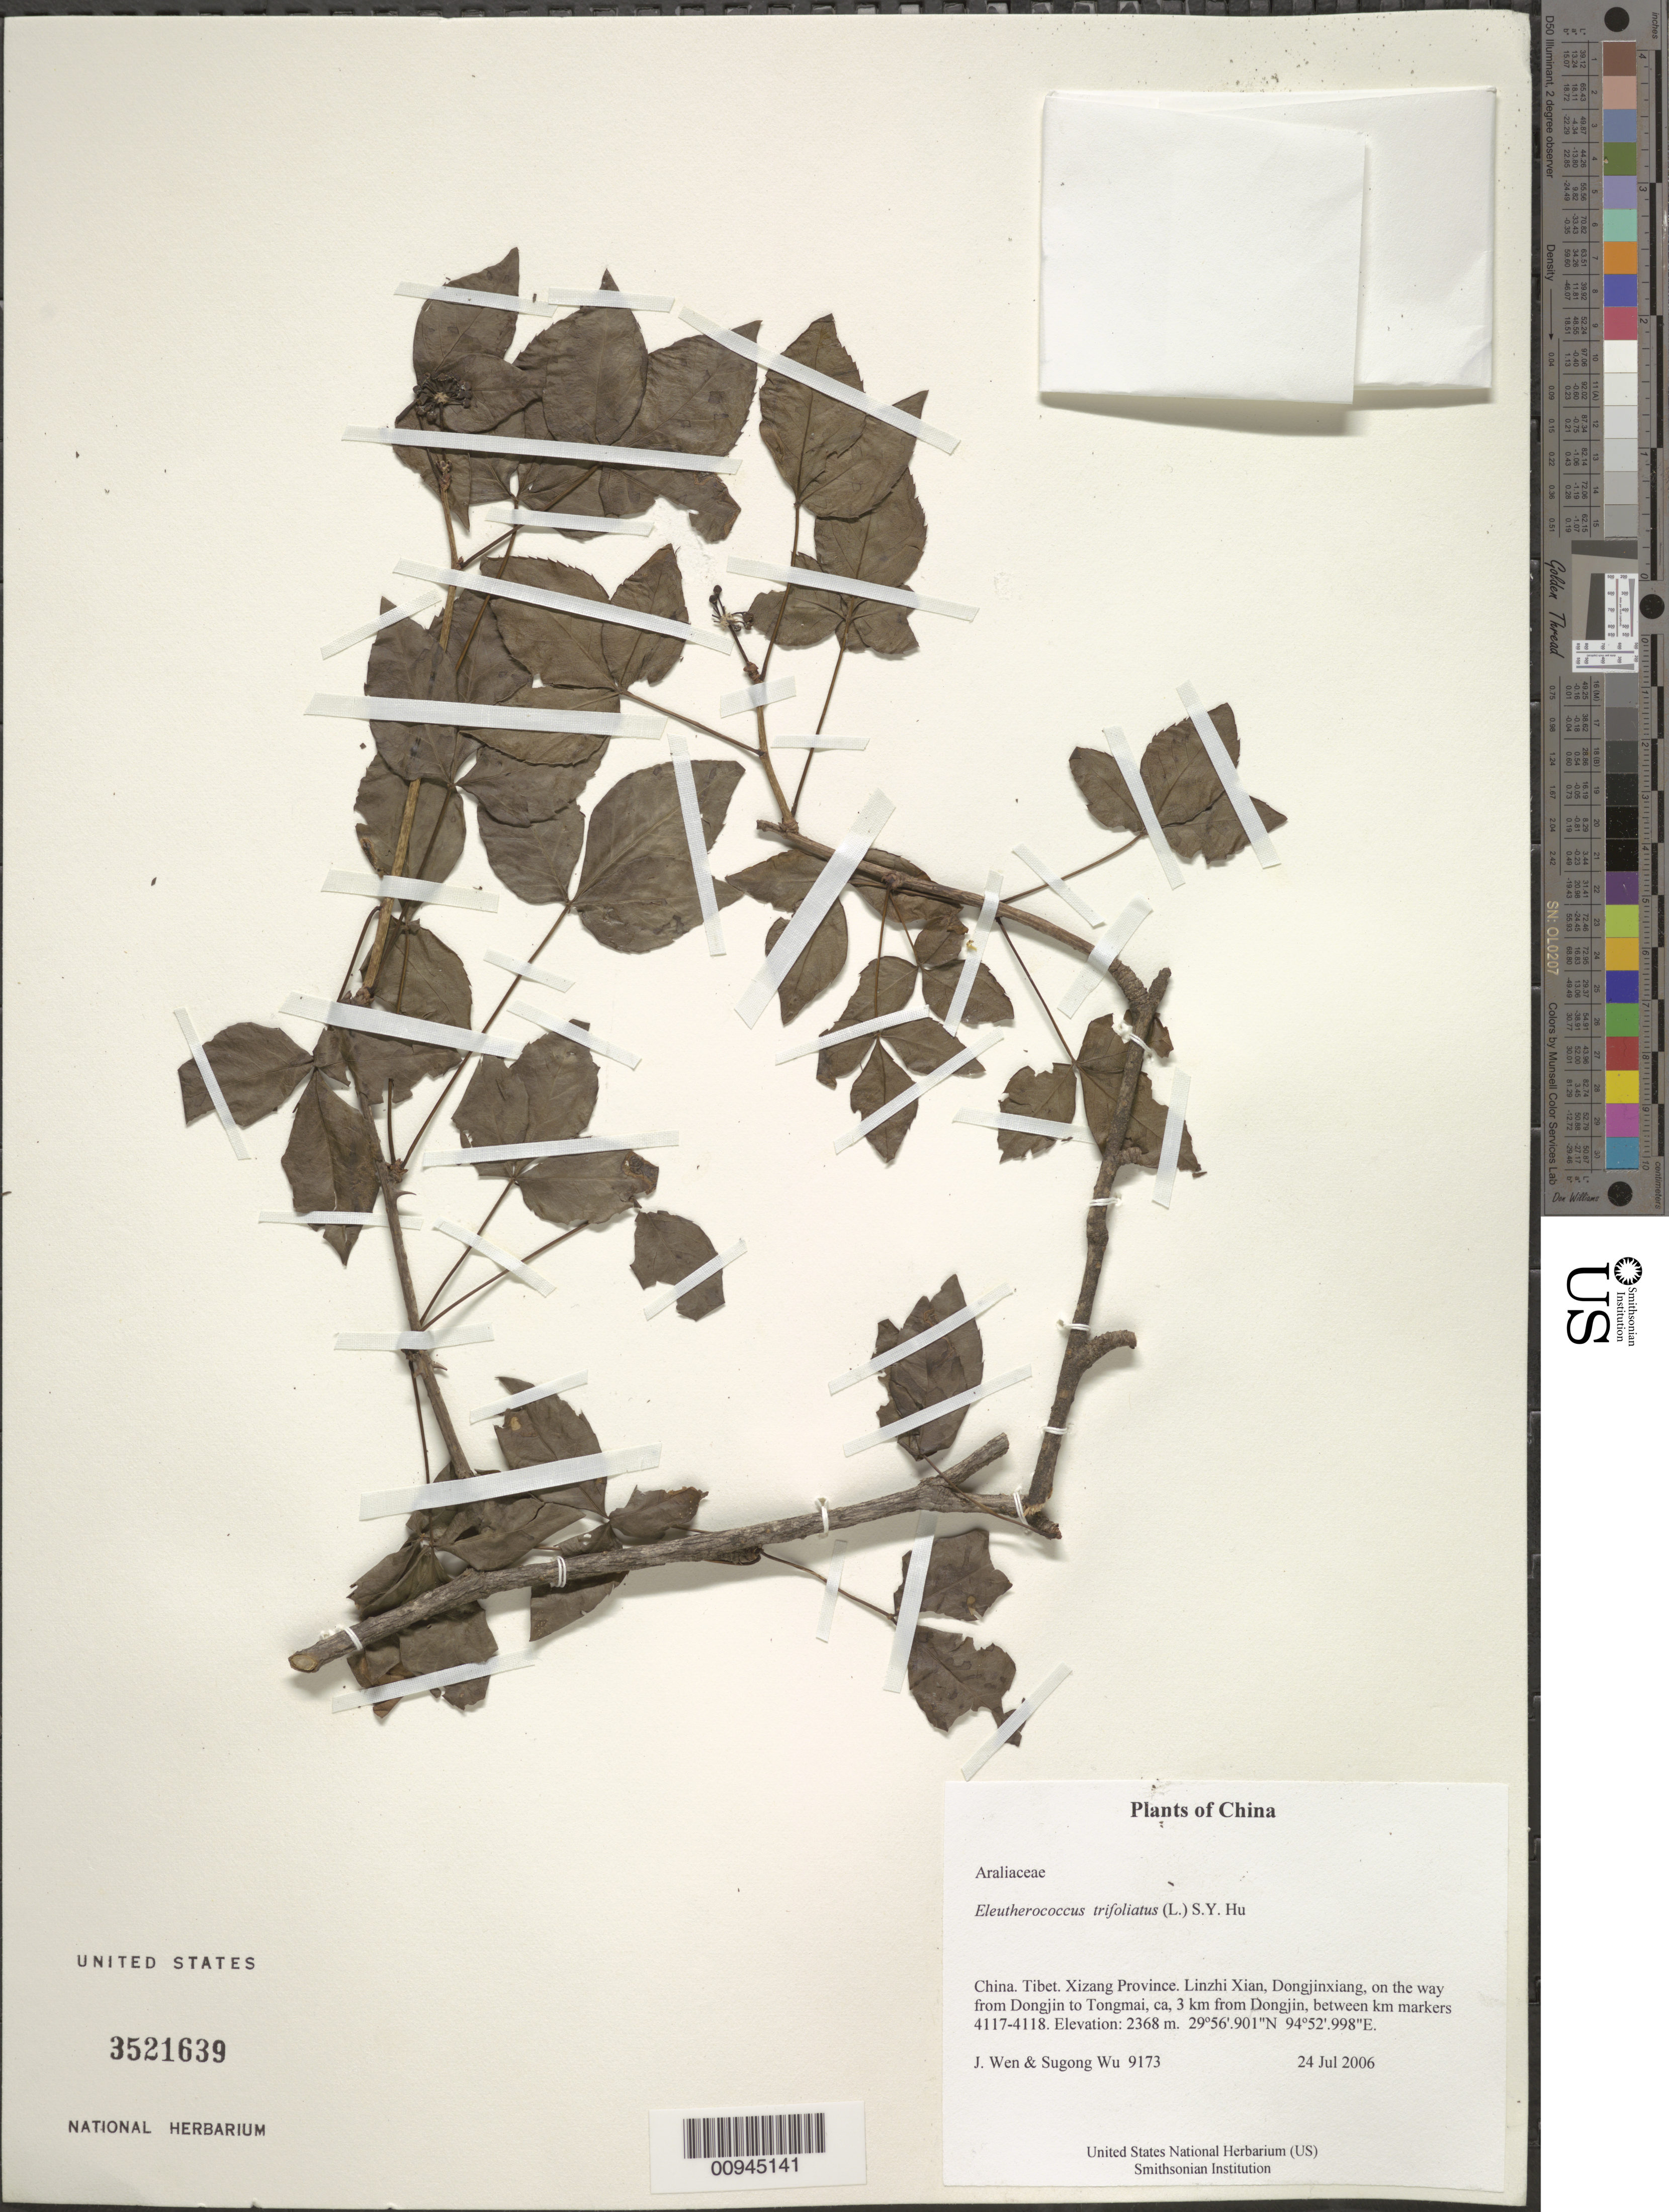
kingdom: Plantae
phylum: Tracheophyta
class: Magnoliopsida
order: Apiales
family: Araliaceae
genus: Eleutherococcus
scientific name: Eleutherococcus trifoliatus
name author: (L.) S.Y. Hu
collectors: J. Wen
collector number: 9173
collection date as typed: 24 Jul 2006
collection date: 2006-07-24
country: China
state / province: Xizang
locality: Xizang Province. Linzhi Xian, Dongjinxiang, on the way from Dongjin to Tongmai, ca, 3 km from Dongjin, between km markers 4117-4118.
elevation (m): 2368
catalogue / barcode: US 3521639